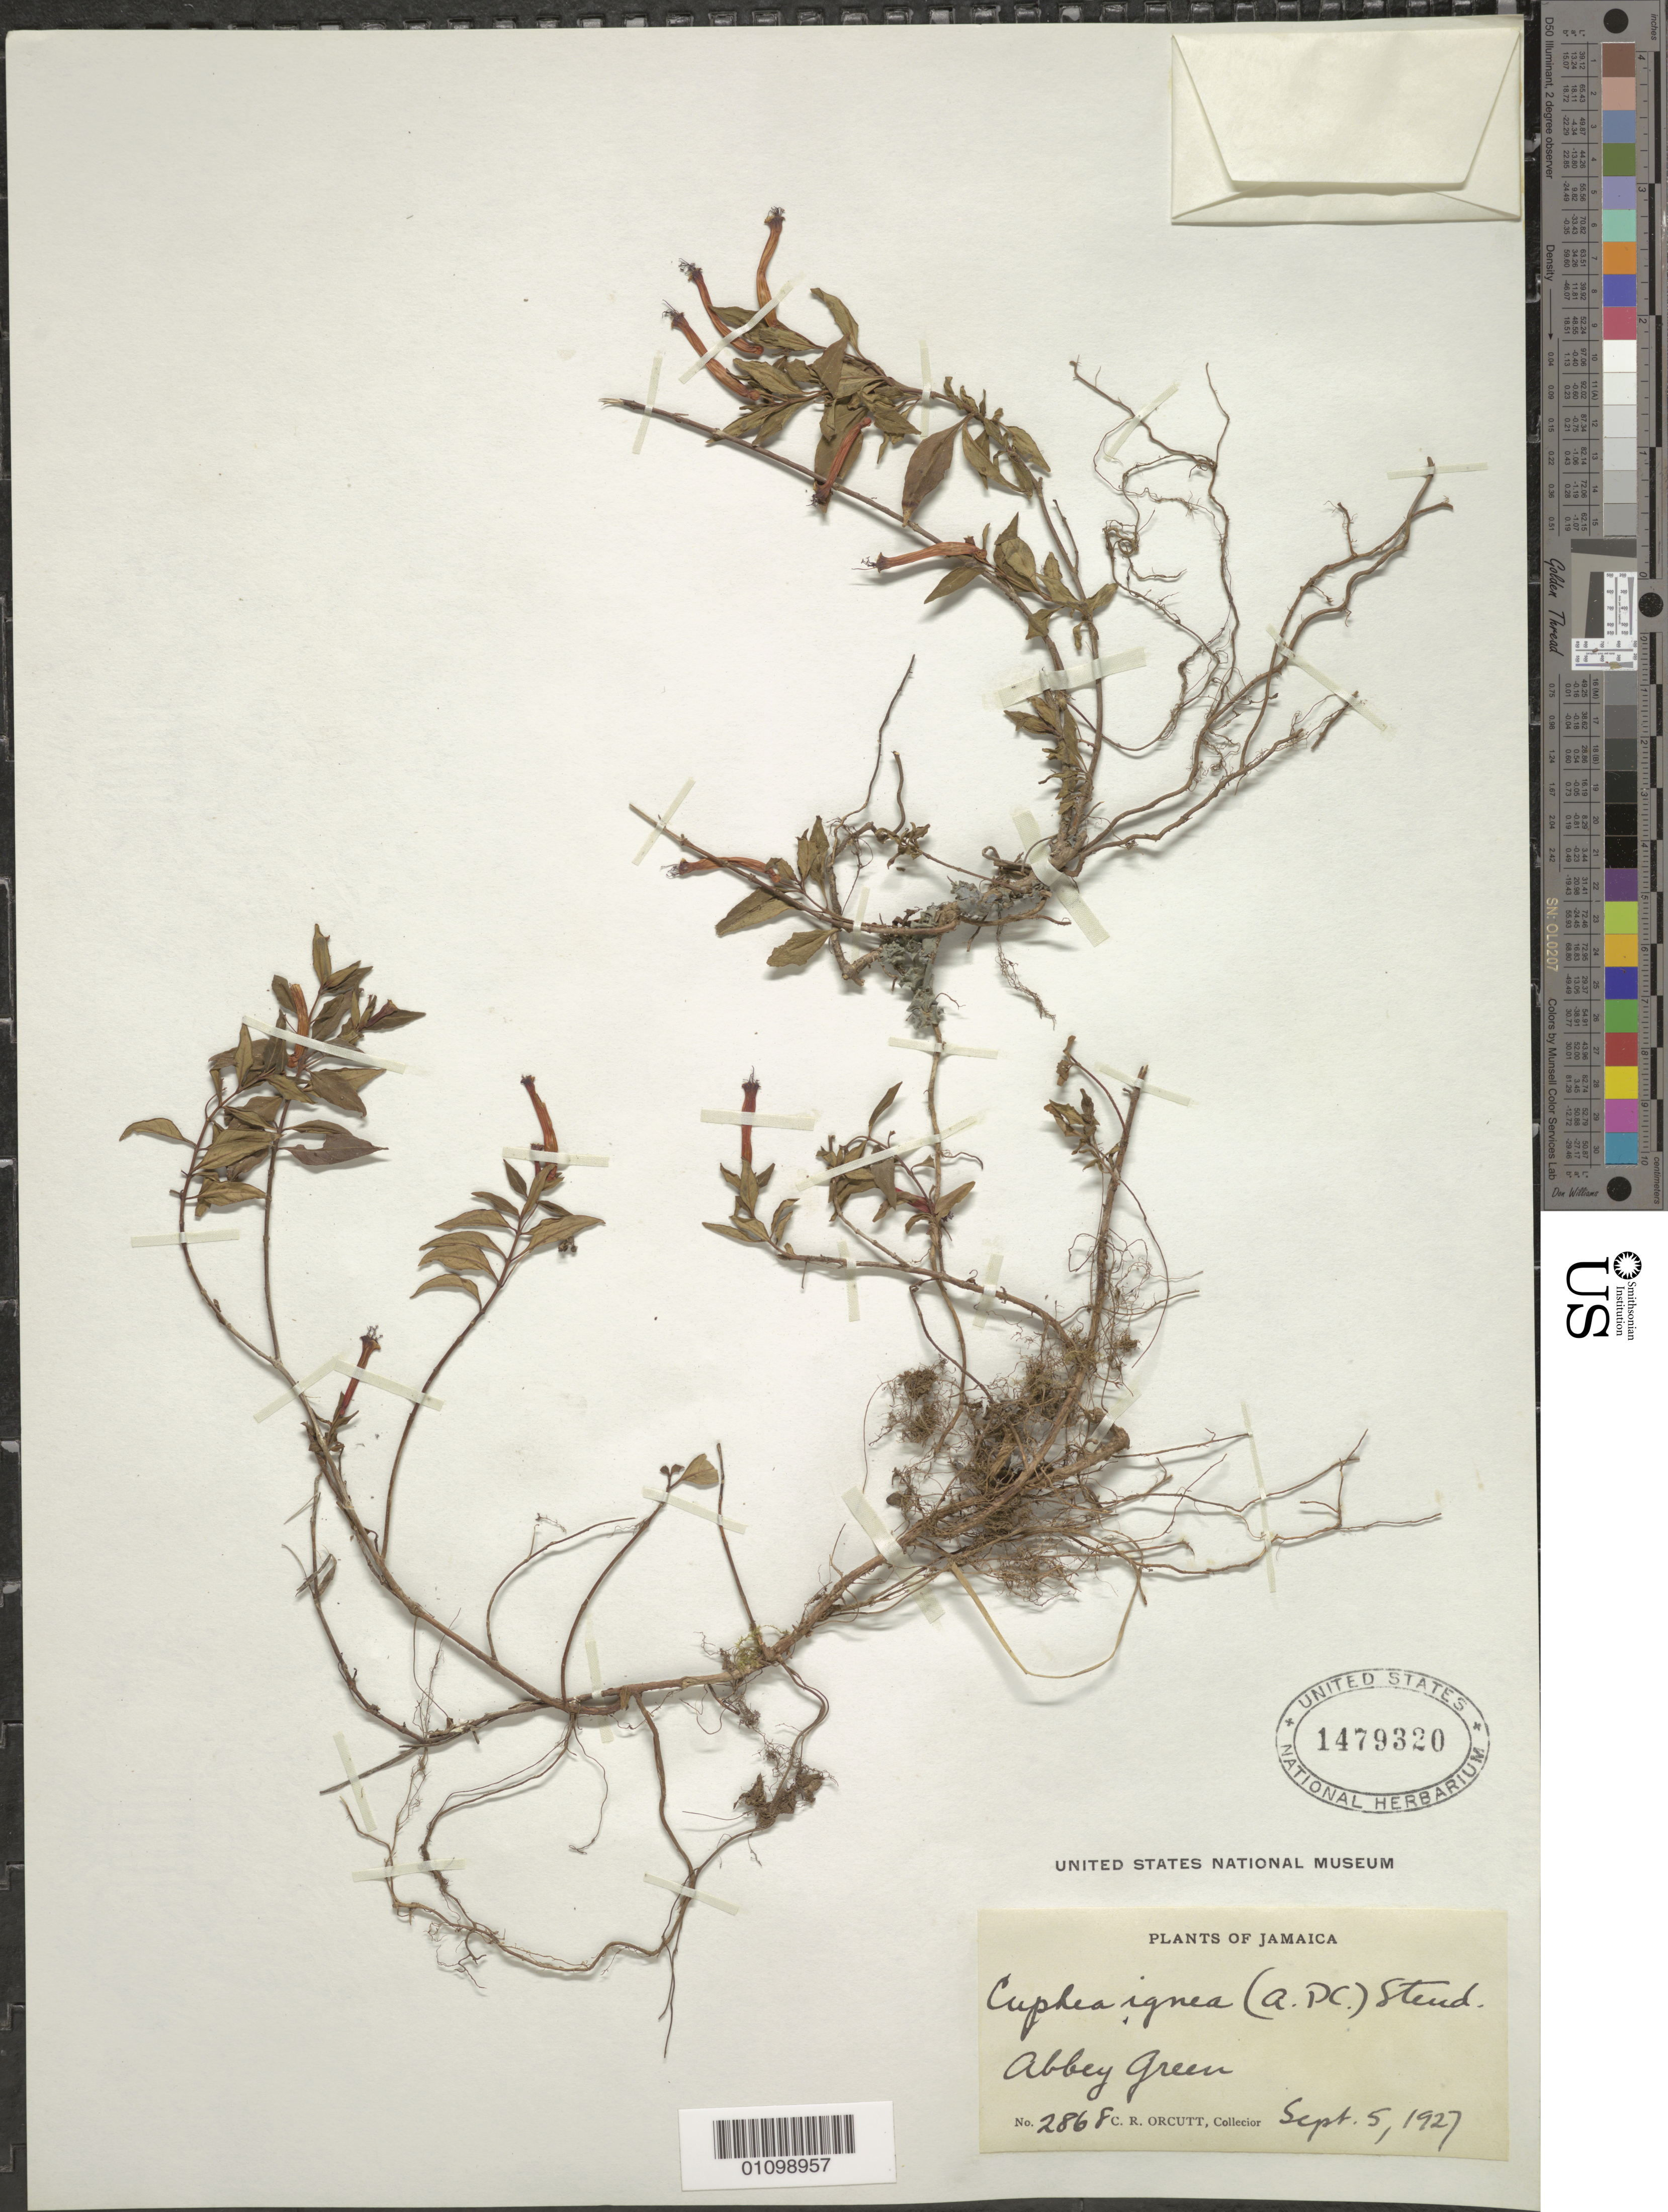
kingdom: Plantae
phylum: Tracheophyta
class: Magnoliopsida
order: Myrtales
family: Lythraceae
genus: Cuphea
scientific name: Cuphea platycentra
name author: Lem.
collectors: C. R. Orcutt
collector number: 2868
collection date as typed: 05 Sep 1927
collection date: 1927-09-05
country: Jamaica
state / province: Kingston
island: Jamaica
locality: Abbey green.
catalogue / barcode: US 1479320